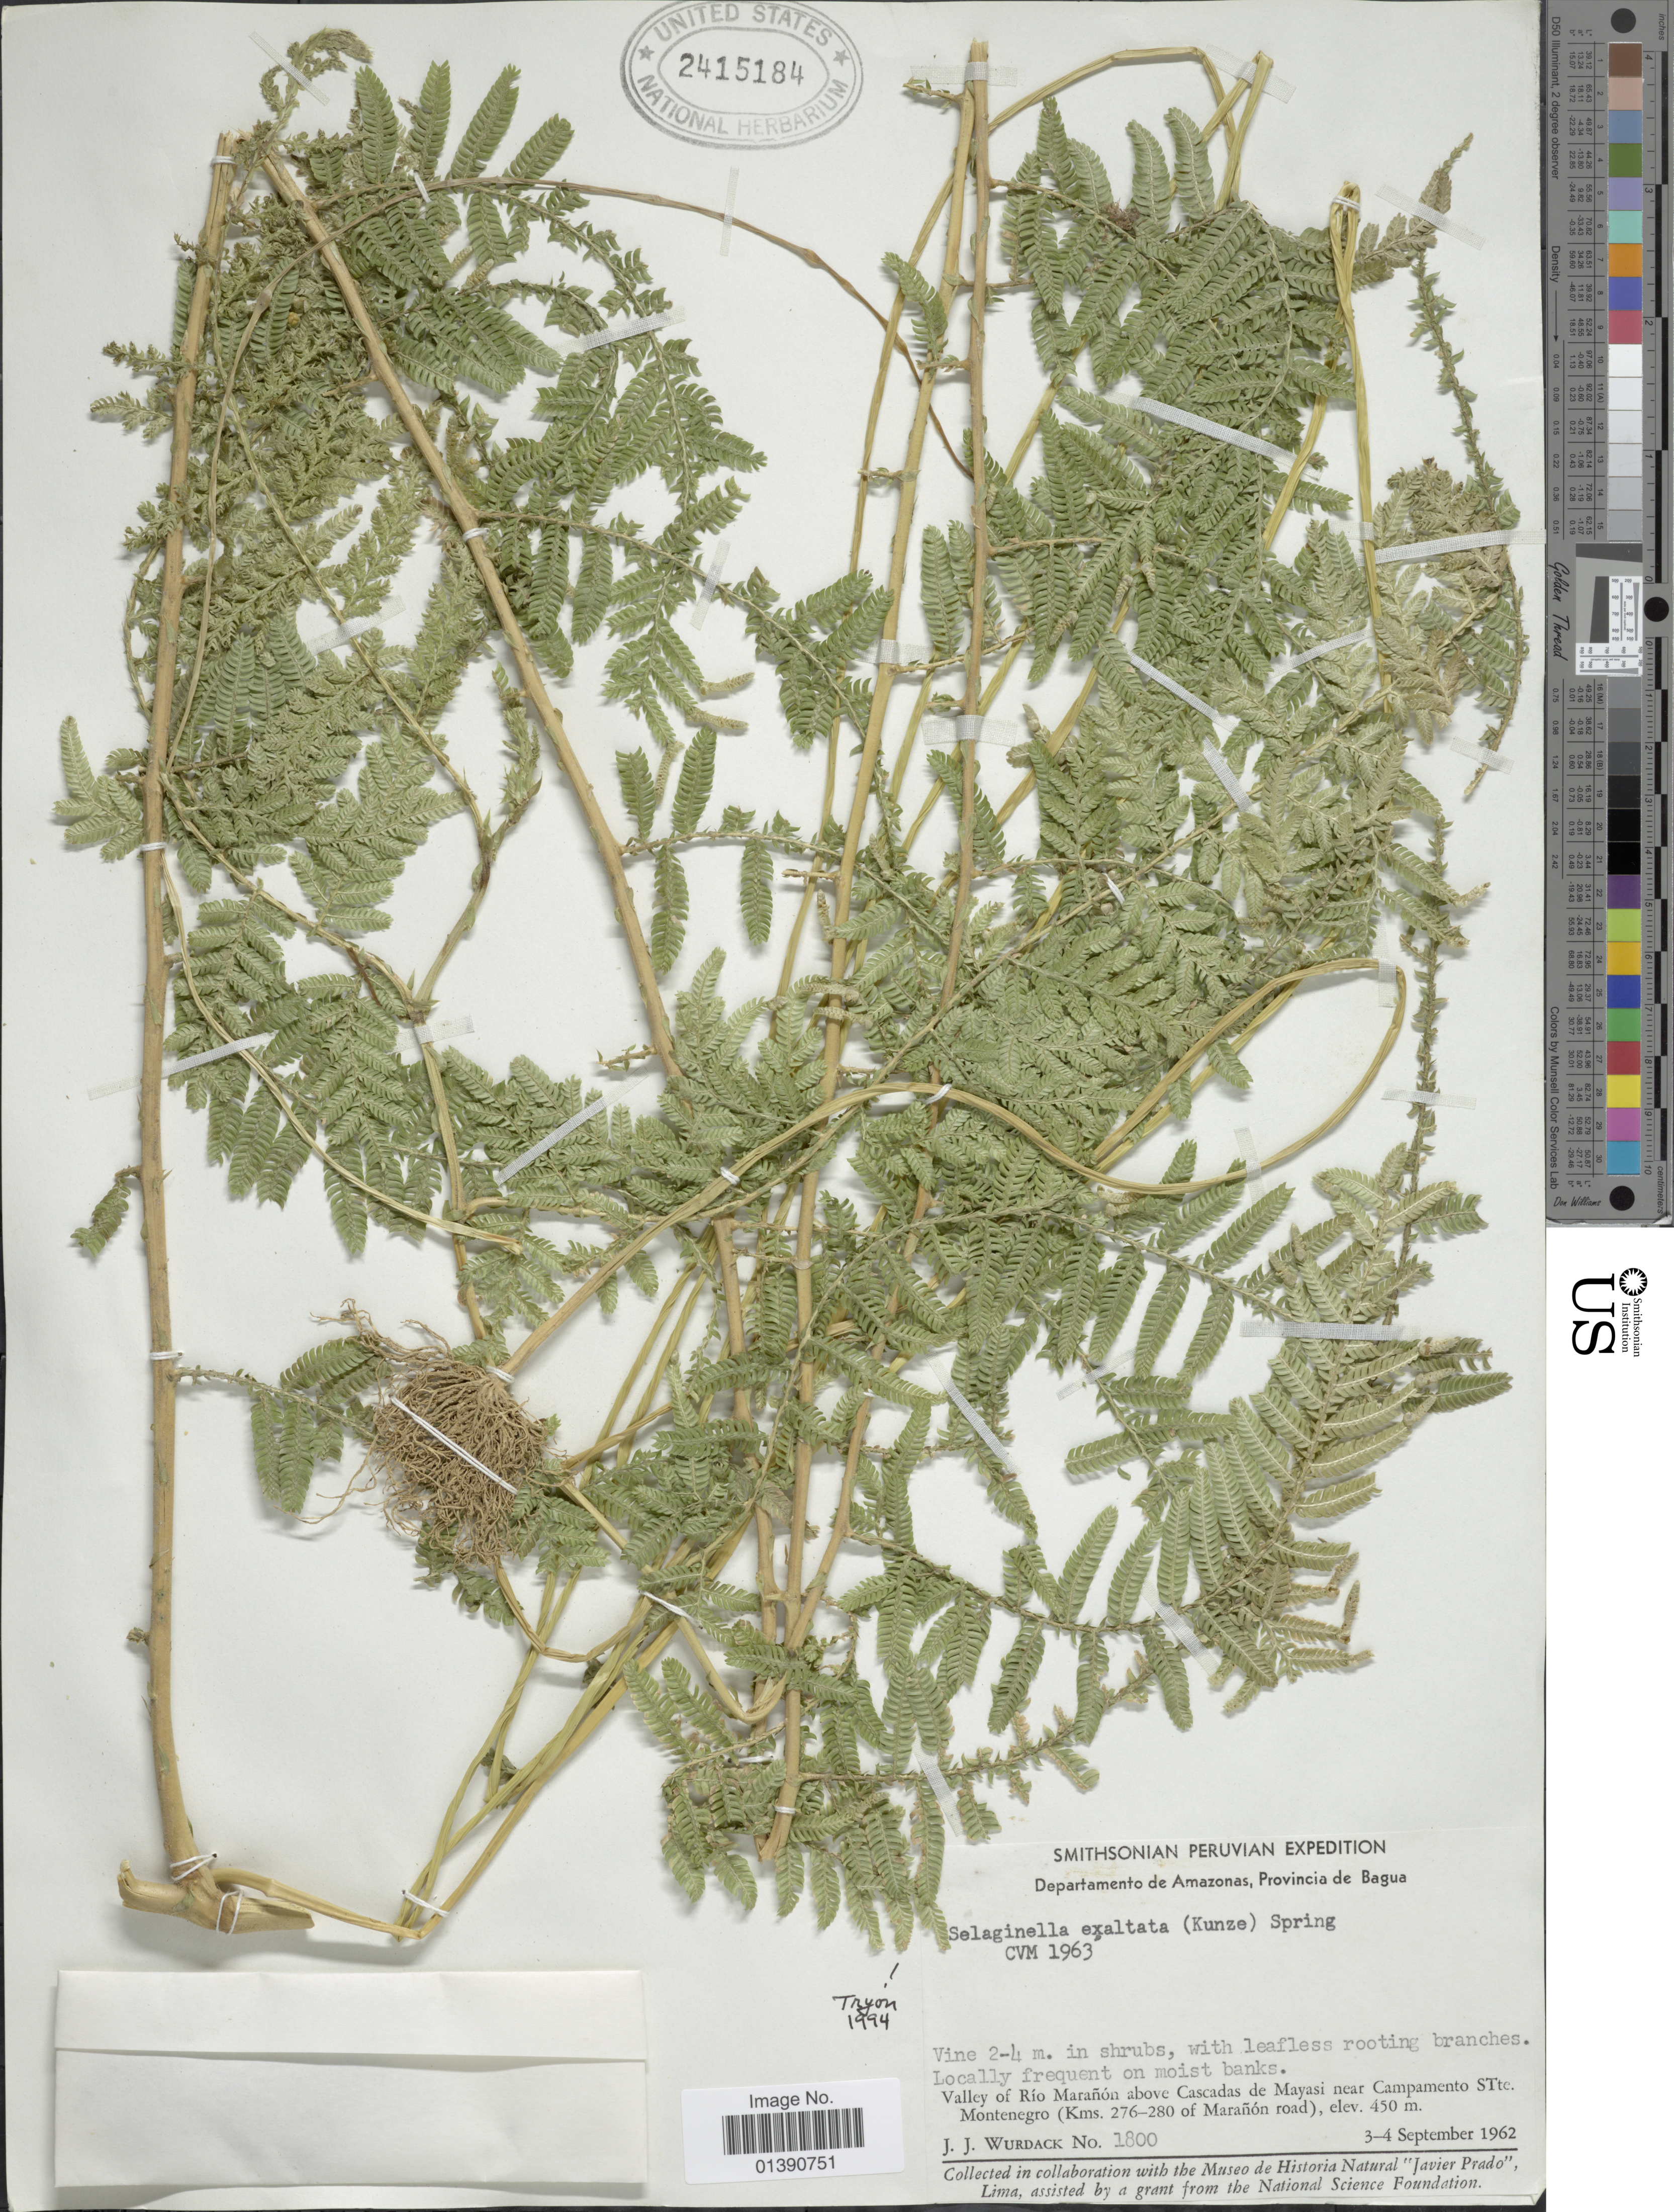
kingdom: Plantae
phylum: Tracheophyta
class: Lycopodiopsida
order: Selaginellales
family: Selaginellaceae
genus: Selaginella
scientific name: Selaginella exaltata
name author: (Kunze) Spring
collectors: J. J. Wurdack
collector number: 1800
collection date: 1962-09-03/1962-09-04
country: Peru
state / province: Amazonas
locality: Province de Bagua, Valley of Río Marañón above Cascadas de Mayaso near Campamento STte Montenegro (Kms 276-280 of Marañón road)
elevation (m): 450